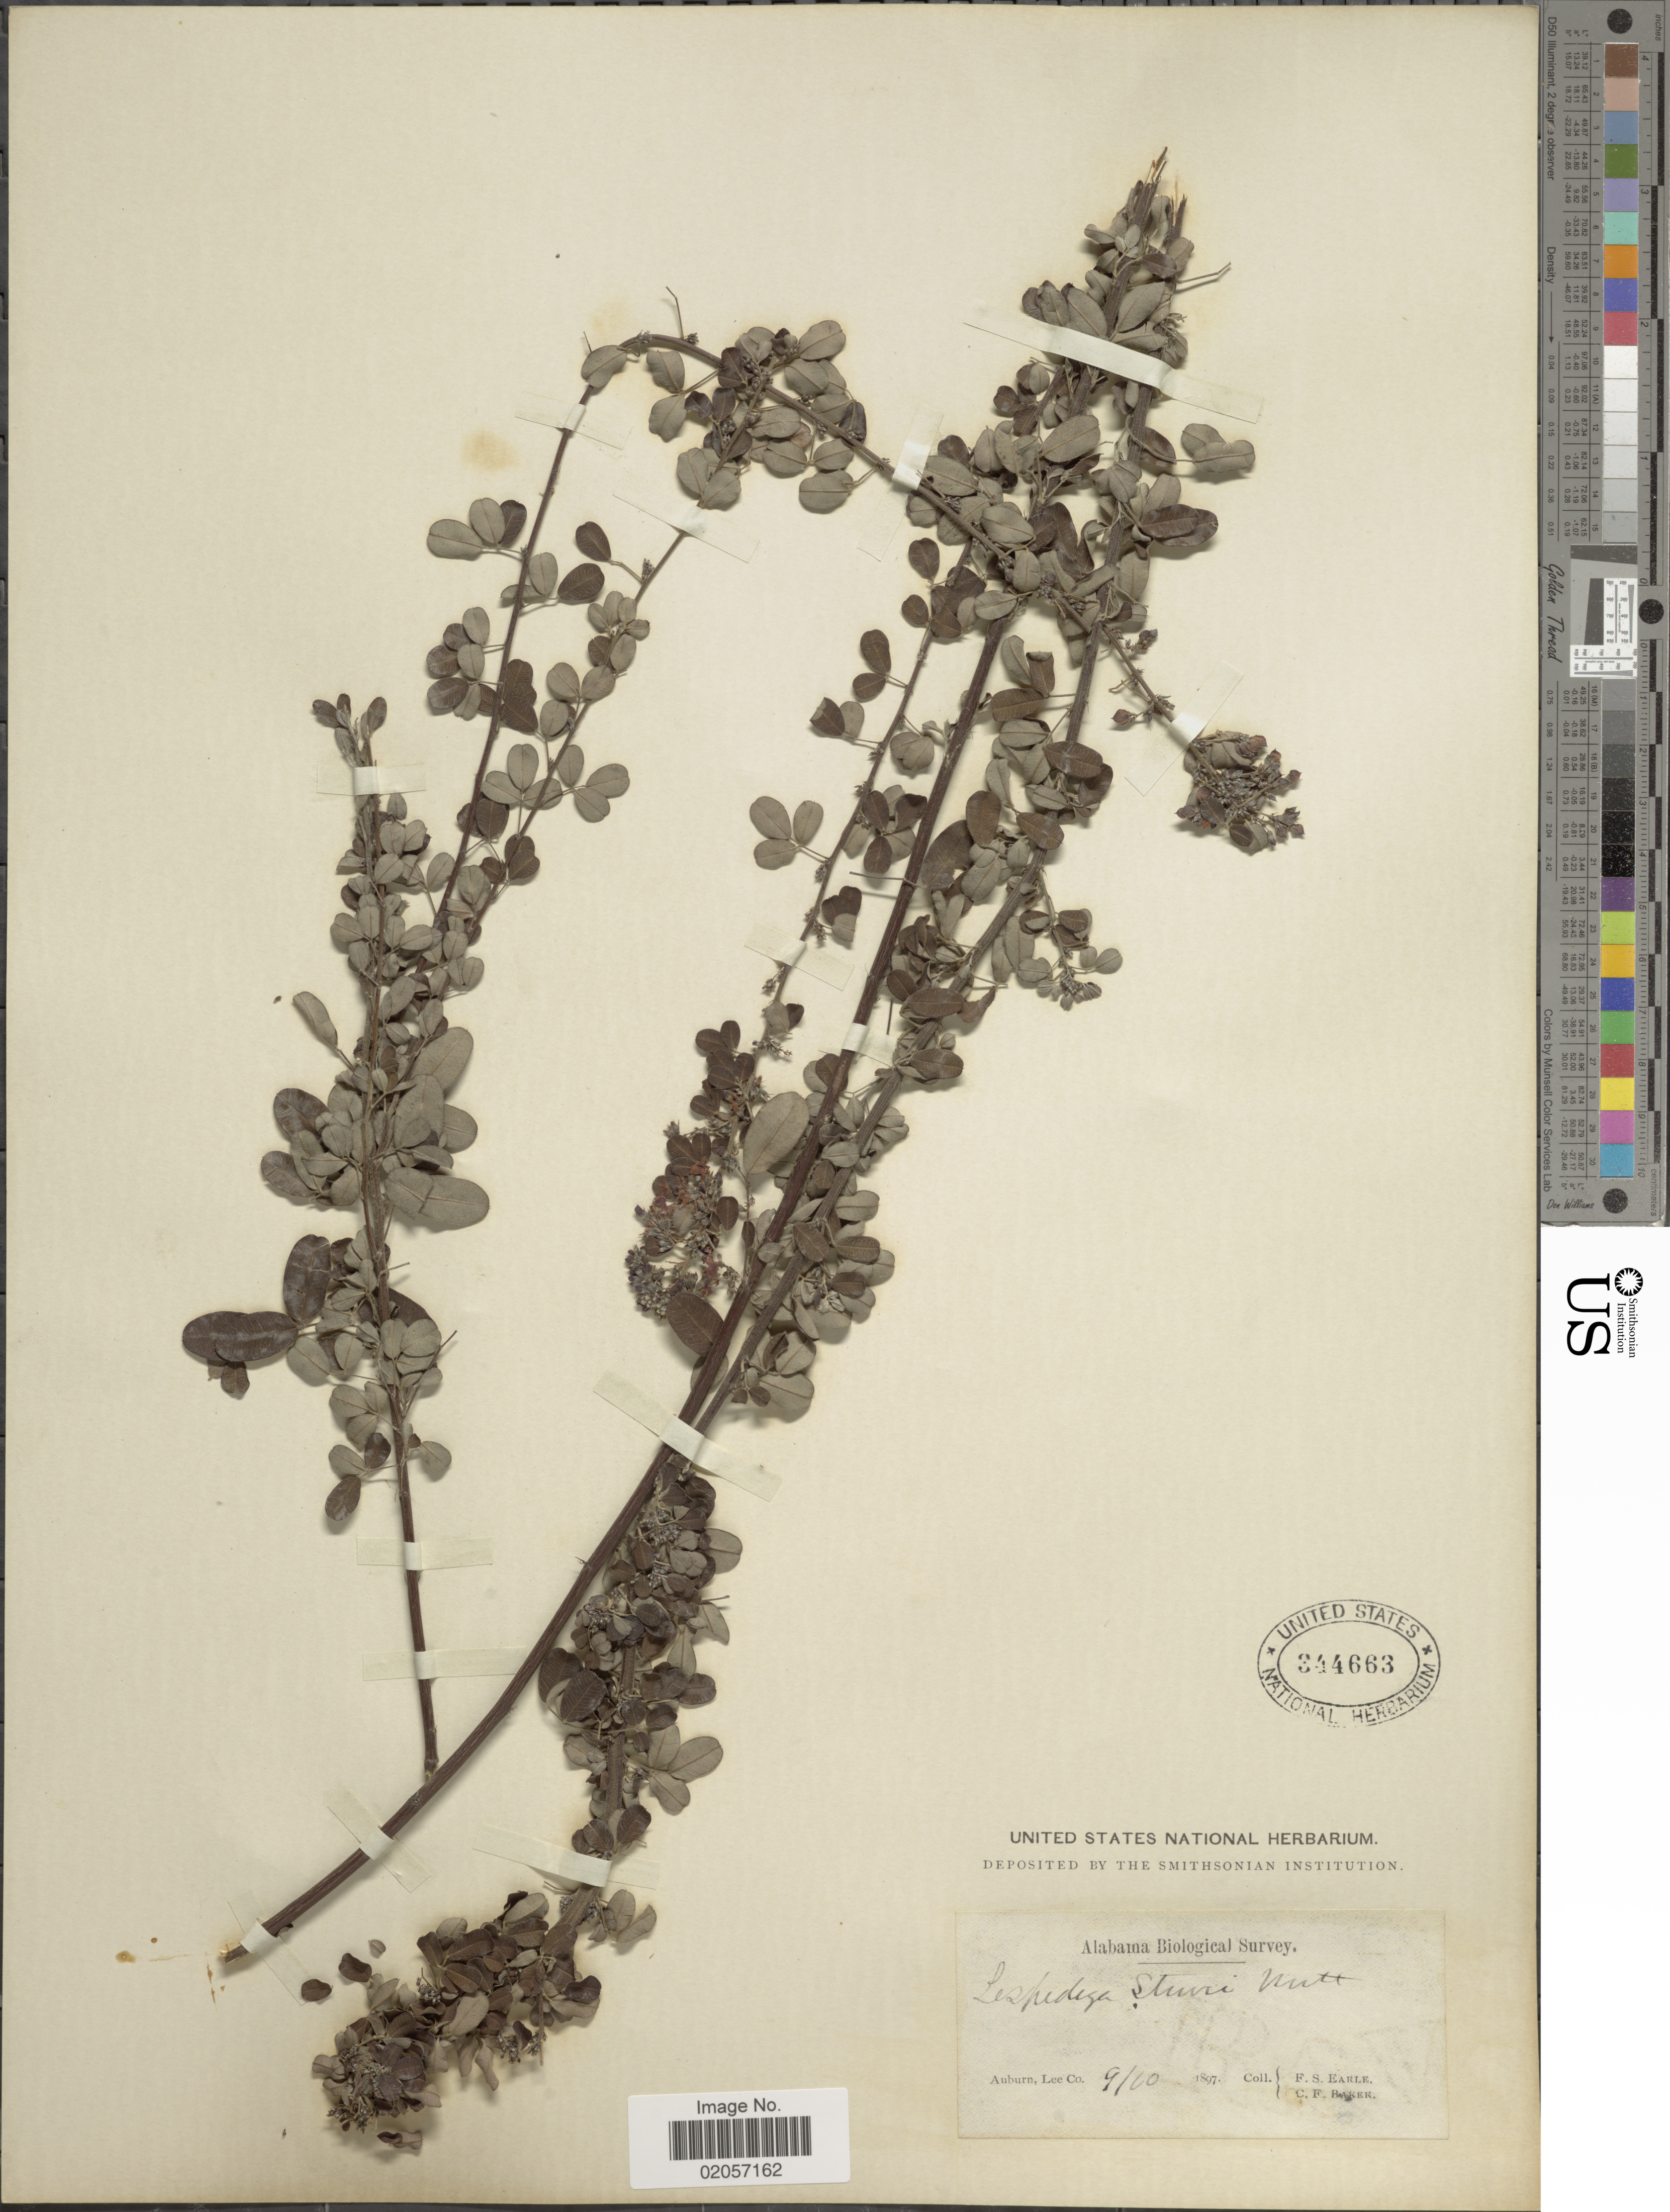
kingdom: Plantae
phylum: Tracheophyta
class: Magnoliopsida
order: Fabales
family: Fabaceae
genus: Lespedeza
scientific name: Lespedeza stuevei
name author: Nutt.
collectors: F. S. Earle & C. F. Baker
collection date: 1897-09-10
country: United States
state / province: Alabama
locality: Auburn, Lee County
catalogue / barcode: US 344663